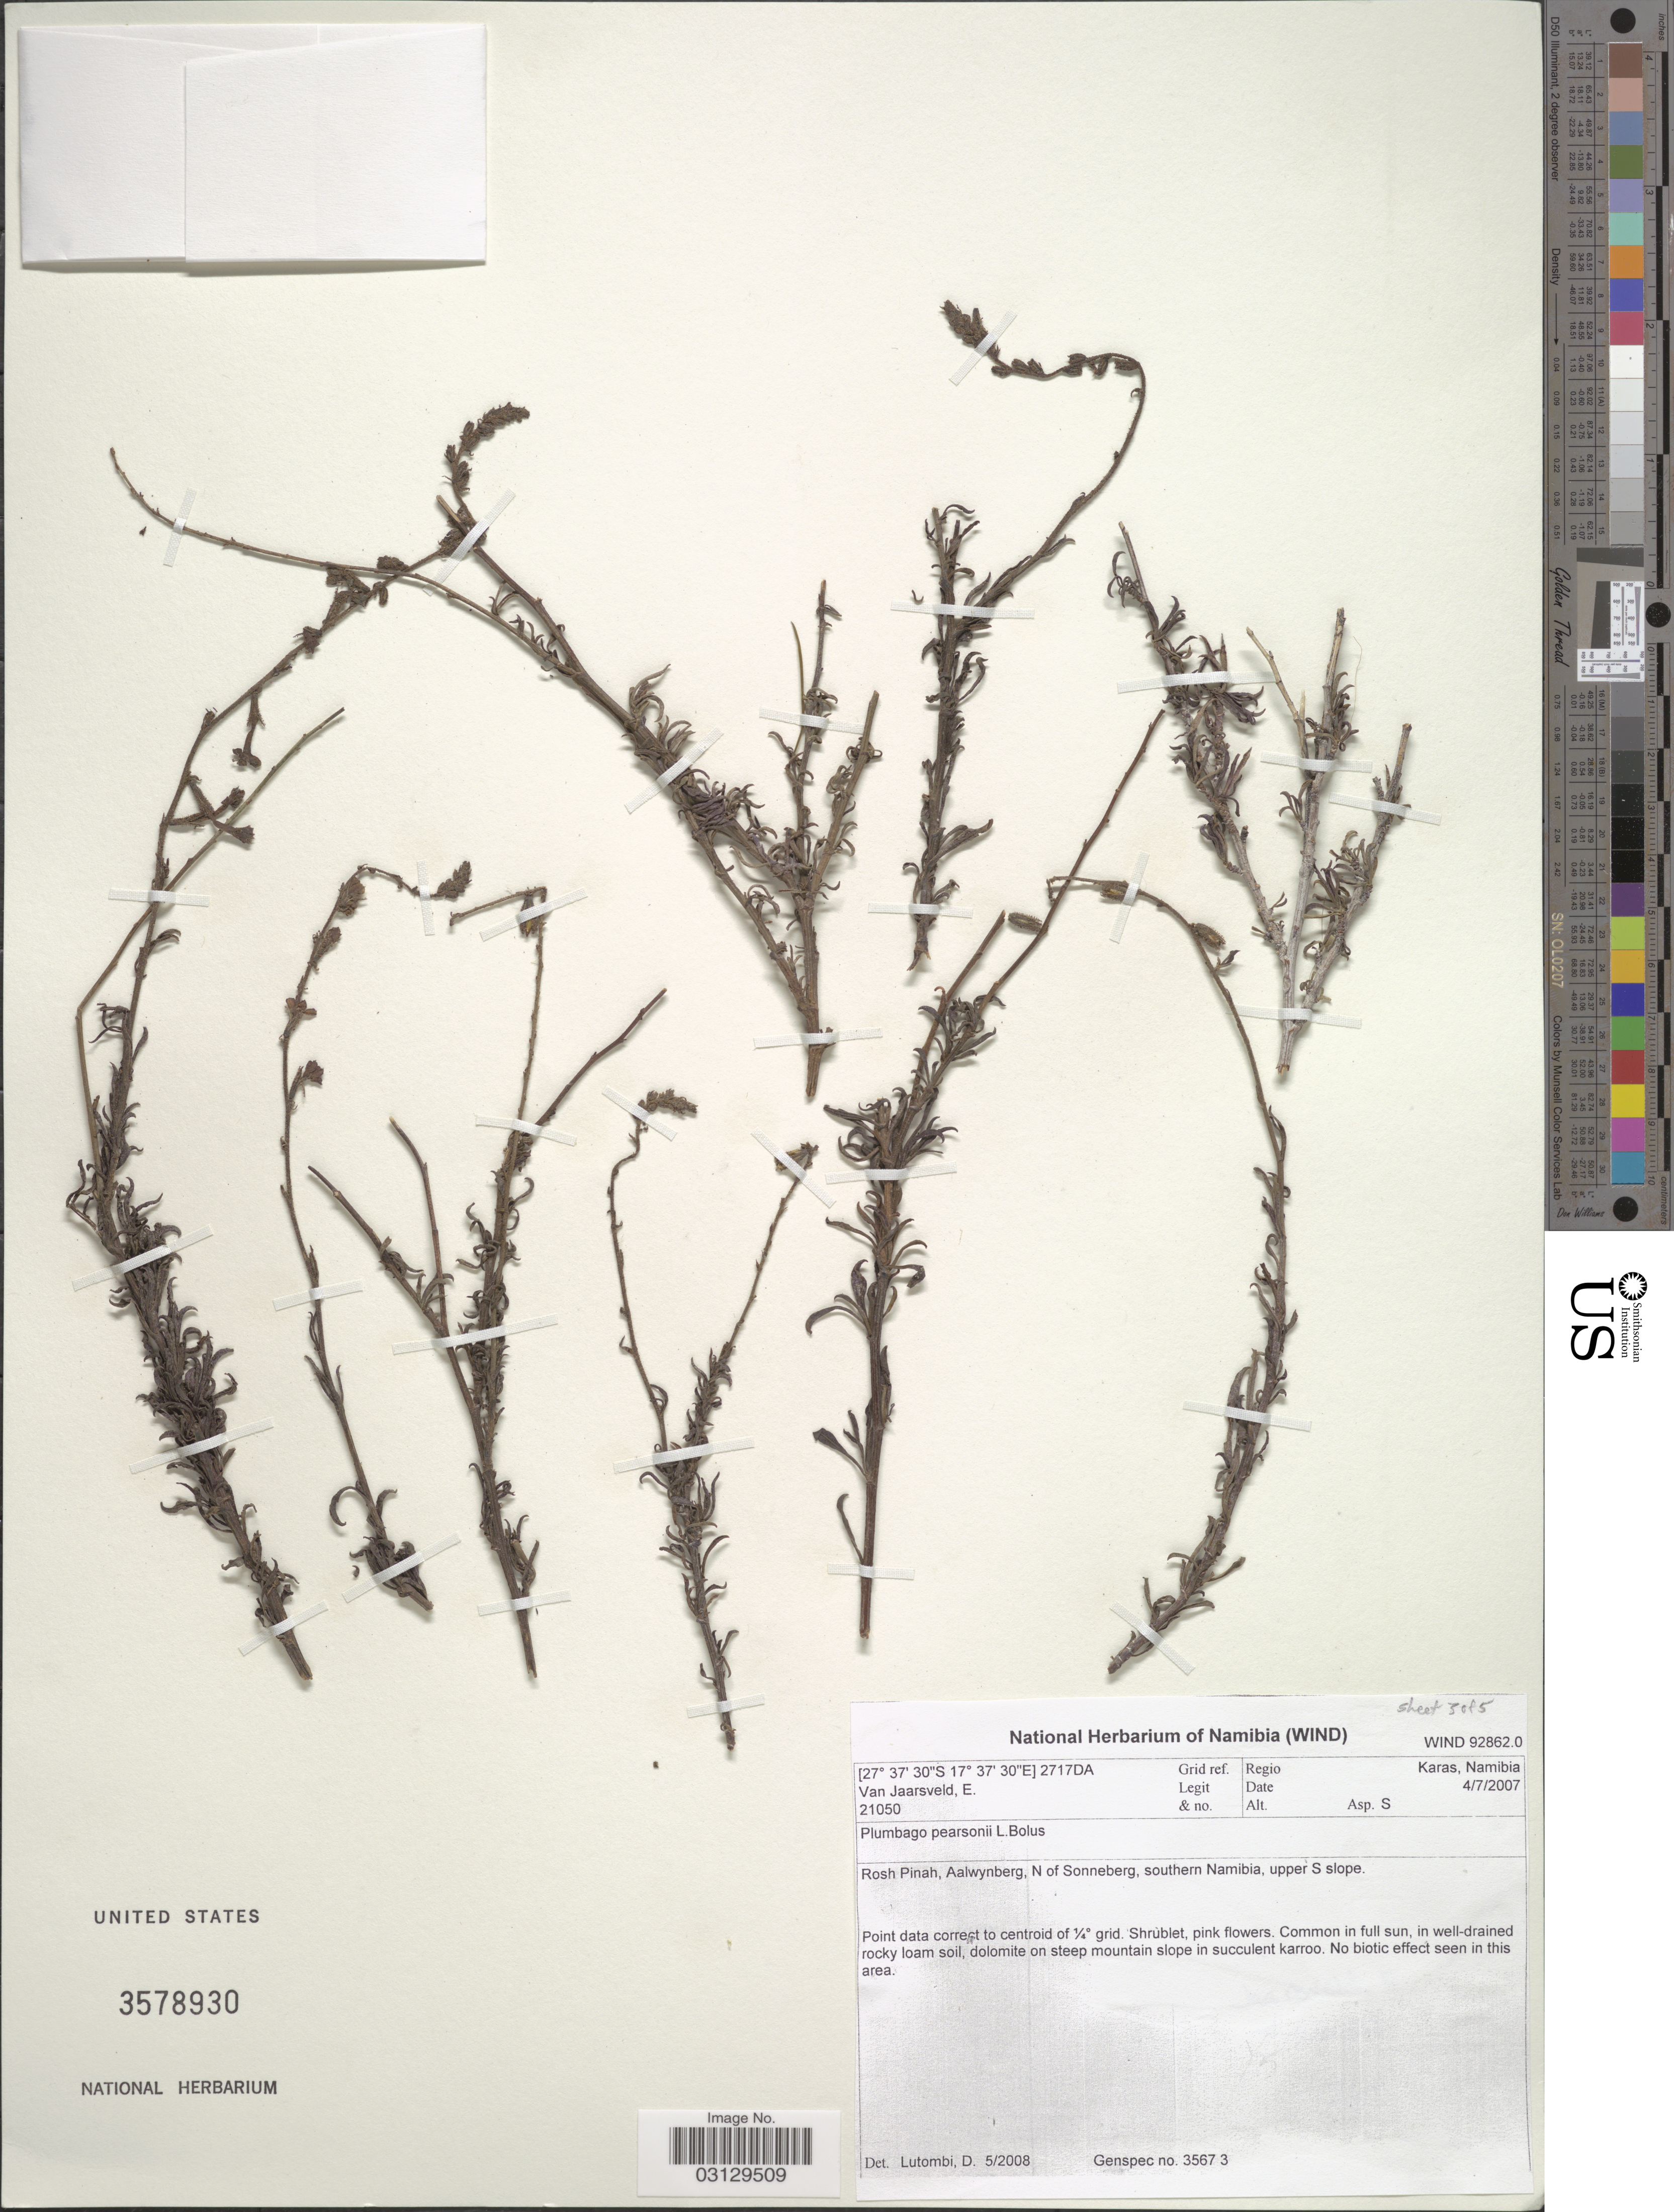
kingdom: Plantae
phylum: Tracheophyta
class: Magnoliopsida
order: Caryophyllales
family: Plumbaginaceae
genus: Plumbago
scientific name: Plumbago pearsonii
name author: L. Bolus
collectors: E. van Jaarsveld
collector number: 21050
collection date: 2007-07-04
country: Namibia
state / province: Karas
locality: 2717DA Grid ref. Rosh Pinah, Aalwynberg, N of Sonneberg, southern Namibia, upper S slope.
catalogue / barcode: US 3578930